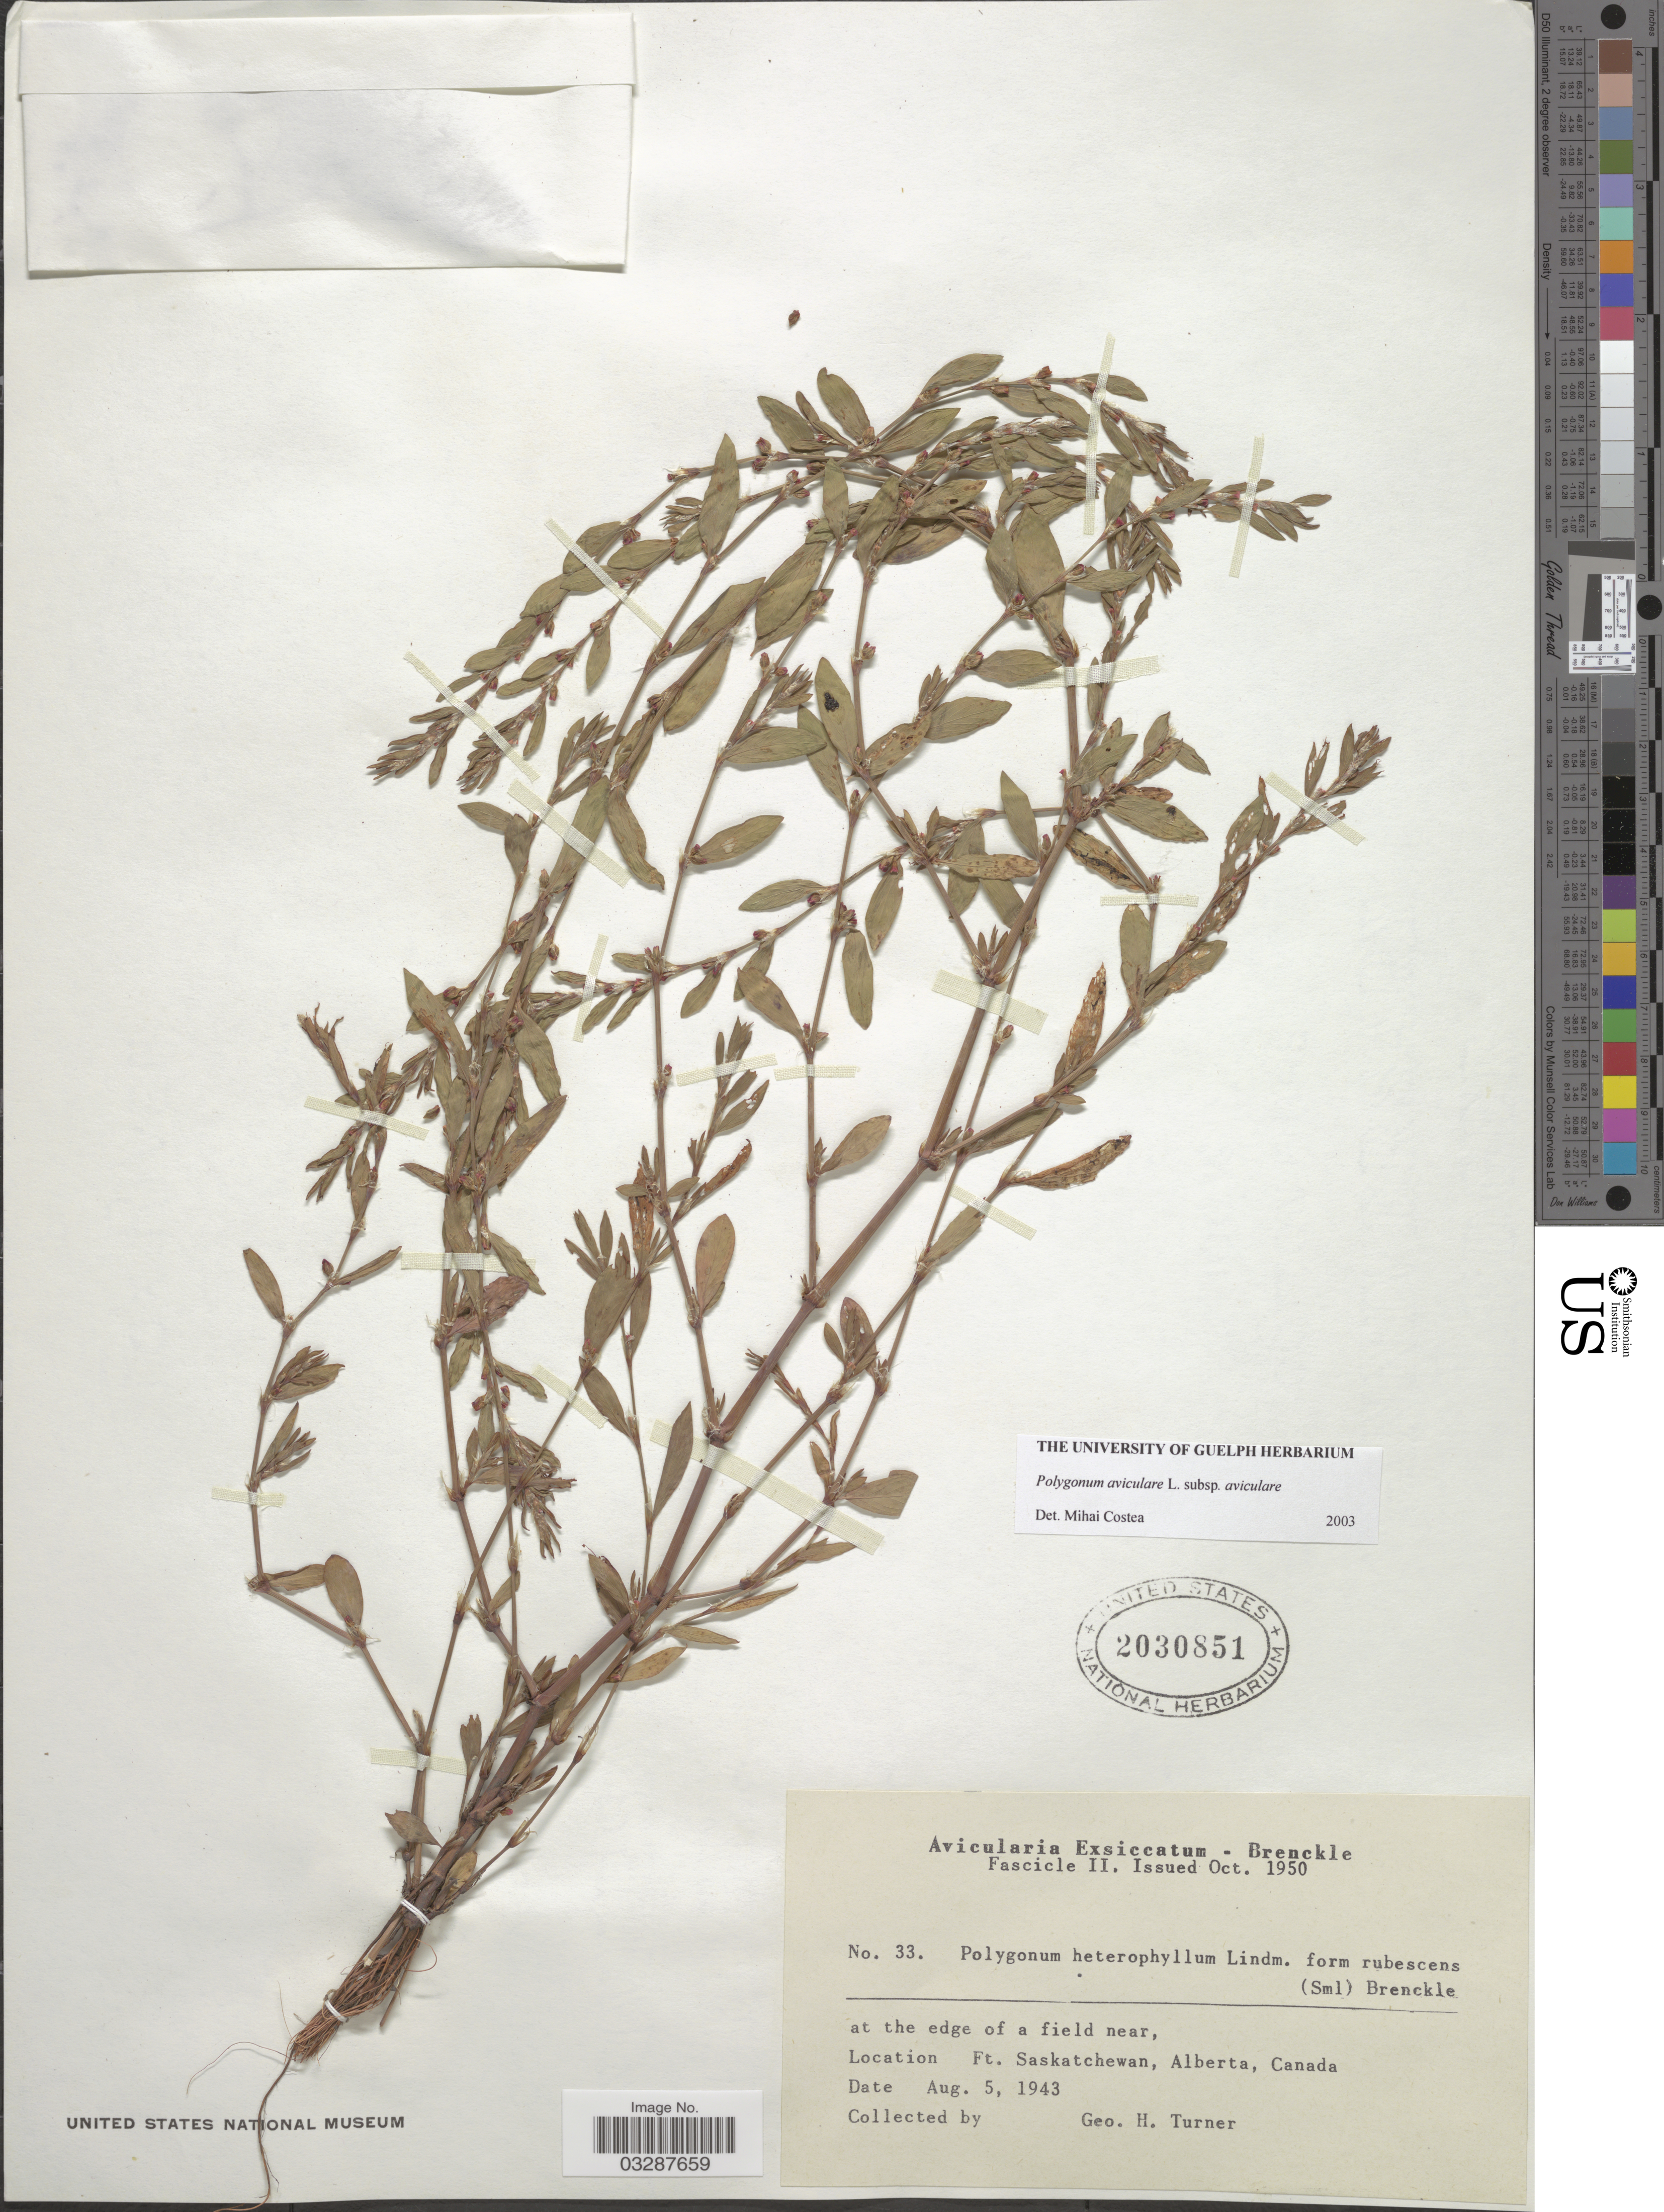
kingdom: Plantae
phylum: Tracheophyta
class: Magnoliopsida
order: Caryophyllales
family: Polygonaceae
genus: Polygonum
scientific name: Polygonum aviculare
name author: L.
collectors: G. H. Turner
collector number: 33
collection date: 1943-08-05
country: Canada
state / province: Alberta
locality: At the edge of a field, near Ft. Saskatchewan.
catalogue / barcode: US 2030851